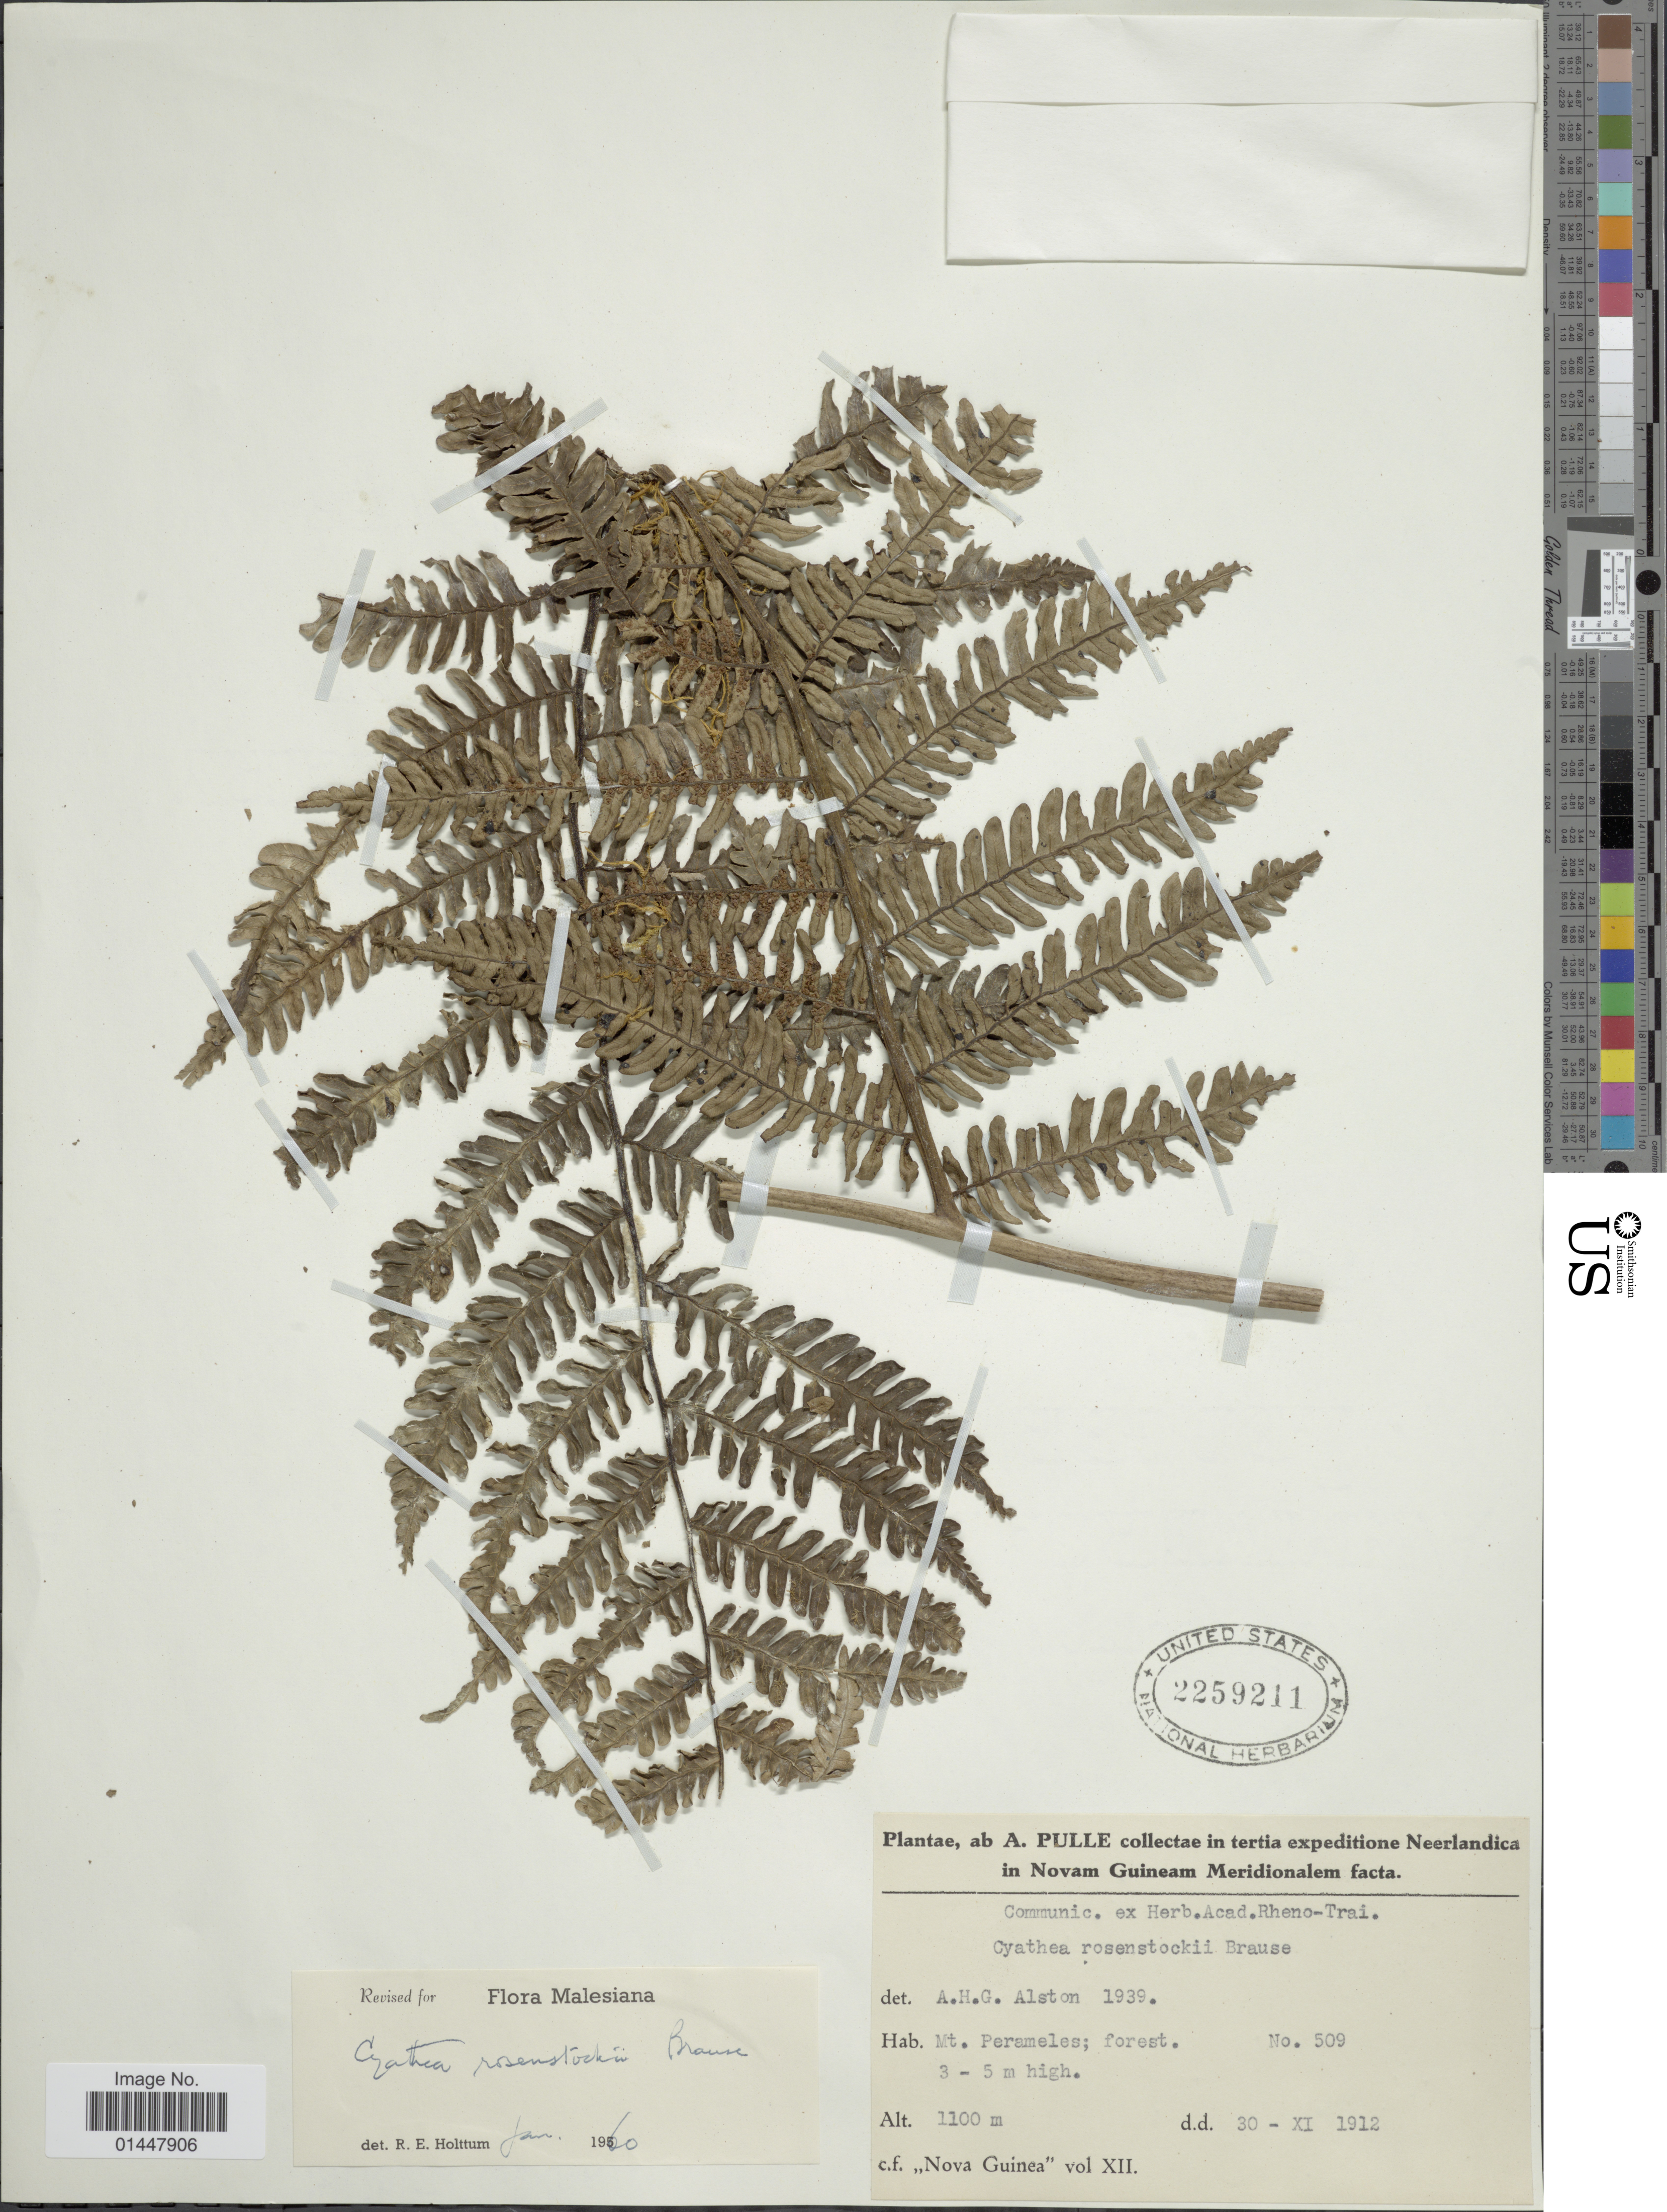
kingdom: Plantae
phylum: Tracheophyta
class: Polypodiopsida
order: Cyatheales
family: Cyatheaceae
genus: Sphaeropteris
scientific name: Sphaeropteris rosenstockii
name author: (Brause) R.M. Tryon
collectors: A. A. Pulle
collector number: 509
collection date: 1912-11-30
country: Papua New Guinea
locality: Mt. Perameles, forest, Nova Guinea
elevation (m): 1100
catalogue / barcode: US 2259211